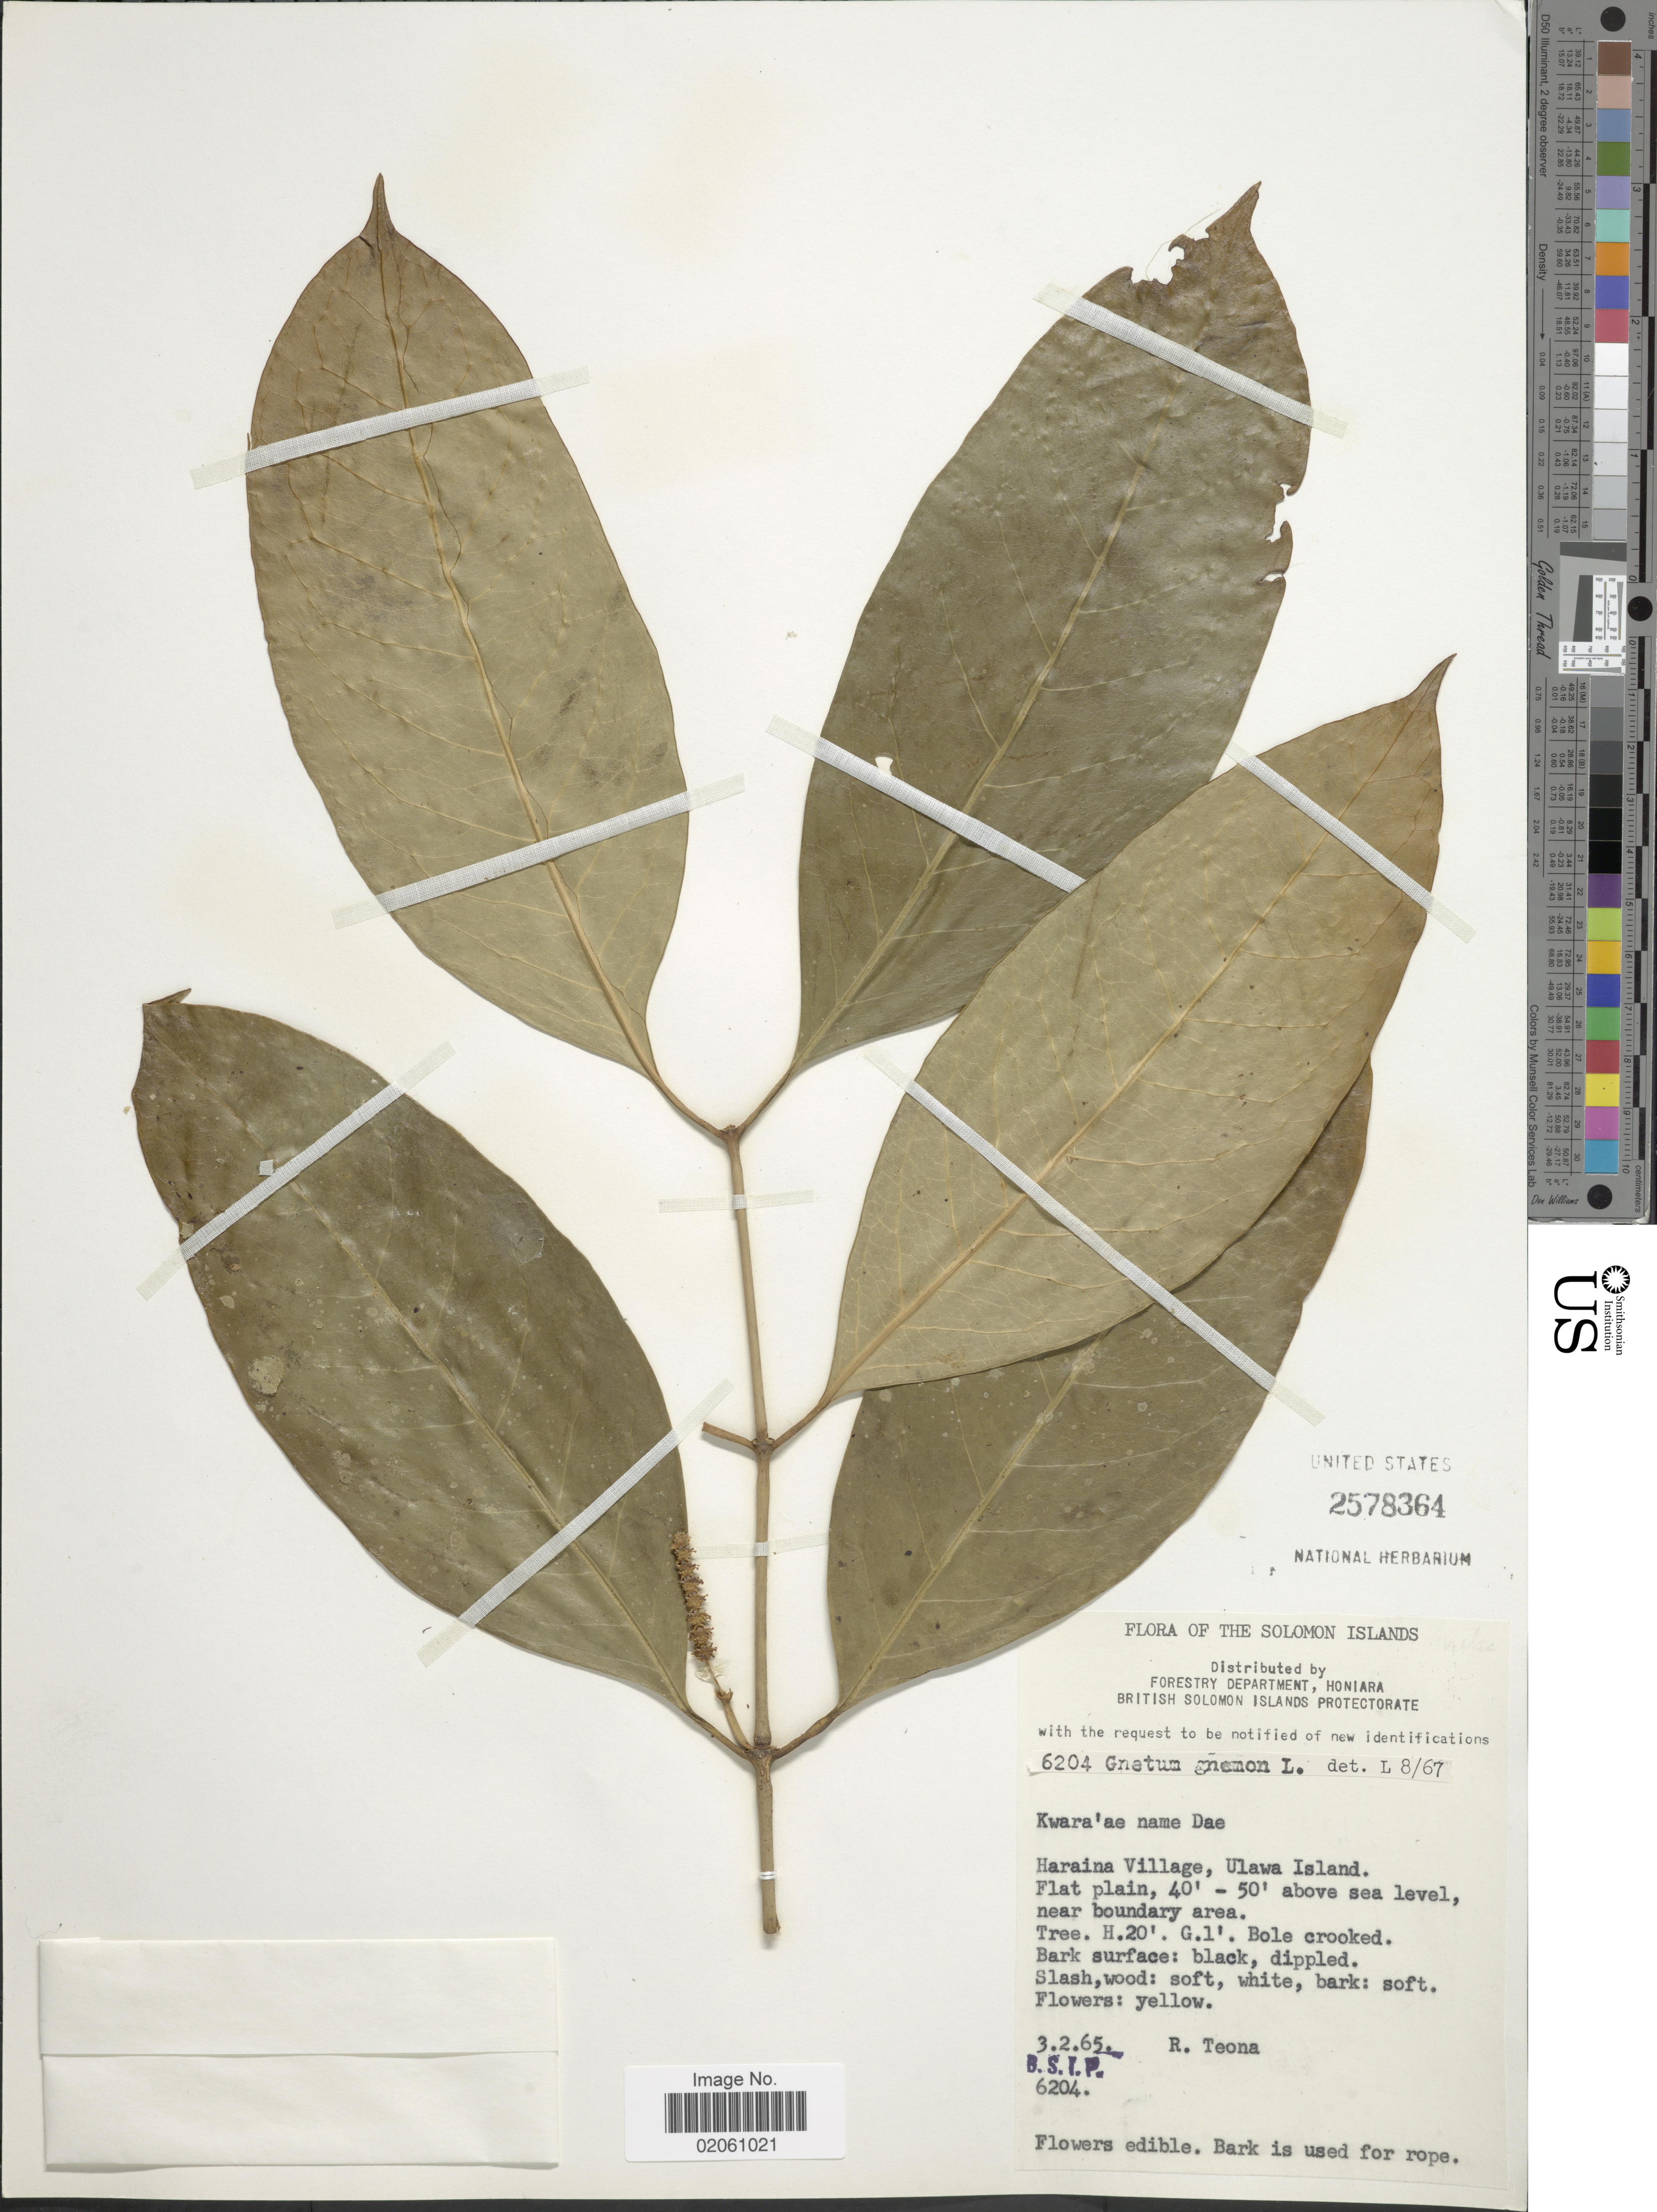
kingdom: Plantae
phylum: Tracheophyta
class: Gnetopsida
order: Gnetales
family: Gnetaceae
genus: Gnetum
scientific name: Gnetum gnemon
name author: L.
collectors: R. Teona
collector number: BS.I.P. 6204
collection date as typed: Transcribed d/m/y: 3/2/65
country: Solomon Islands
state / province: Solomon Islands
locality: Haraina Village, Ulawa Island, Flat plain, 40'- 50' near boundary area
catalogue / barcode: US 2578364